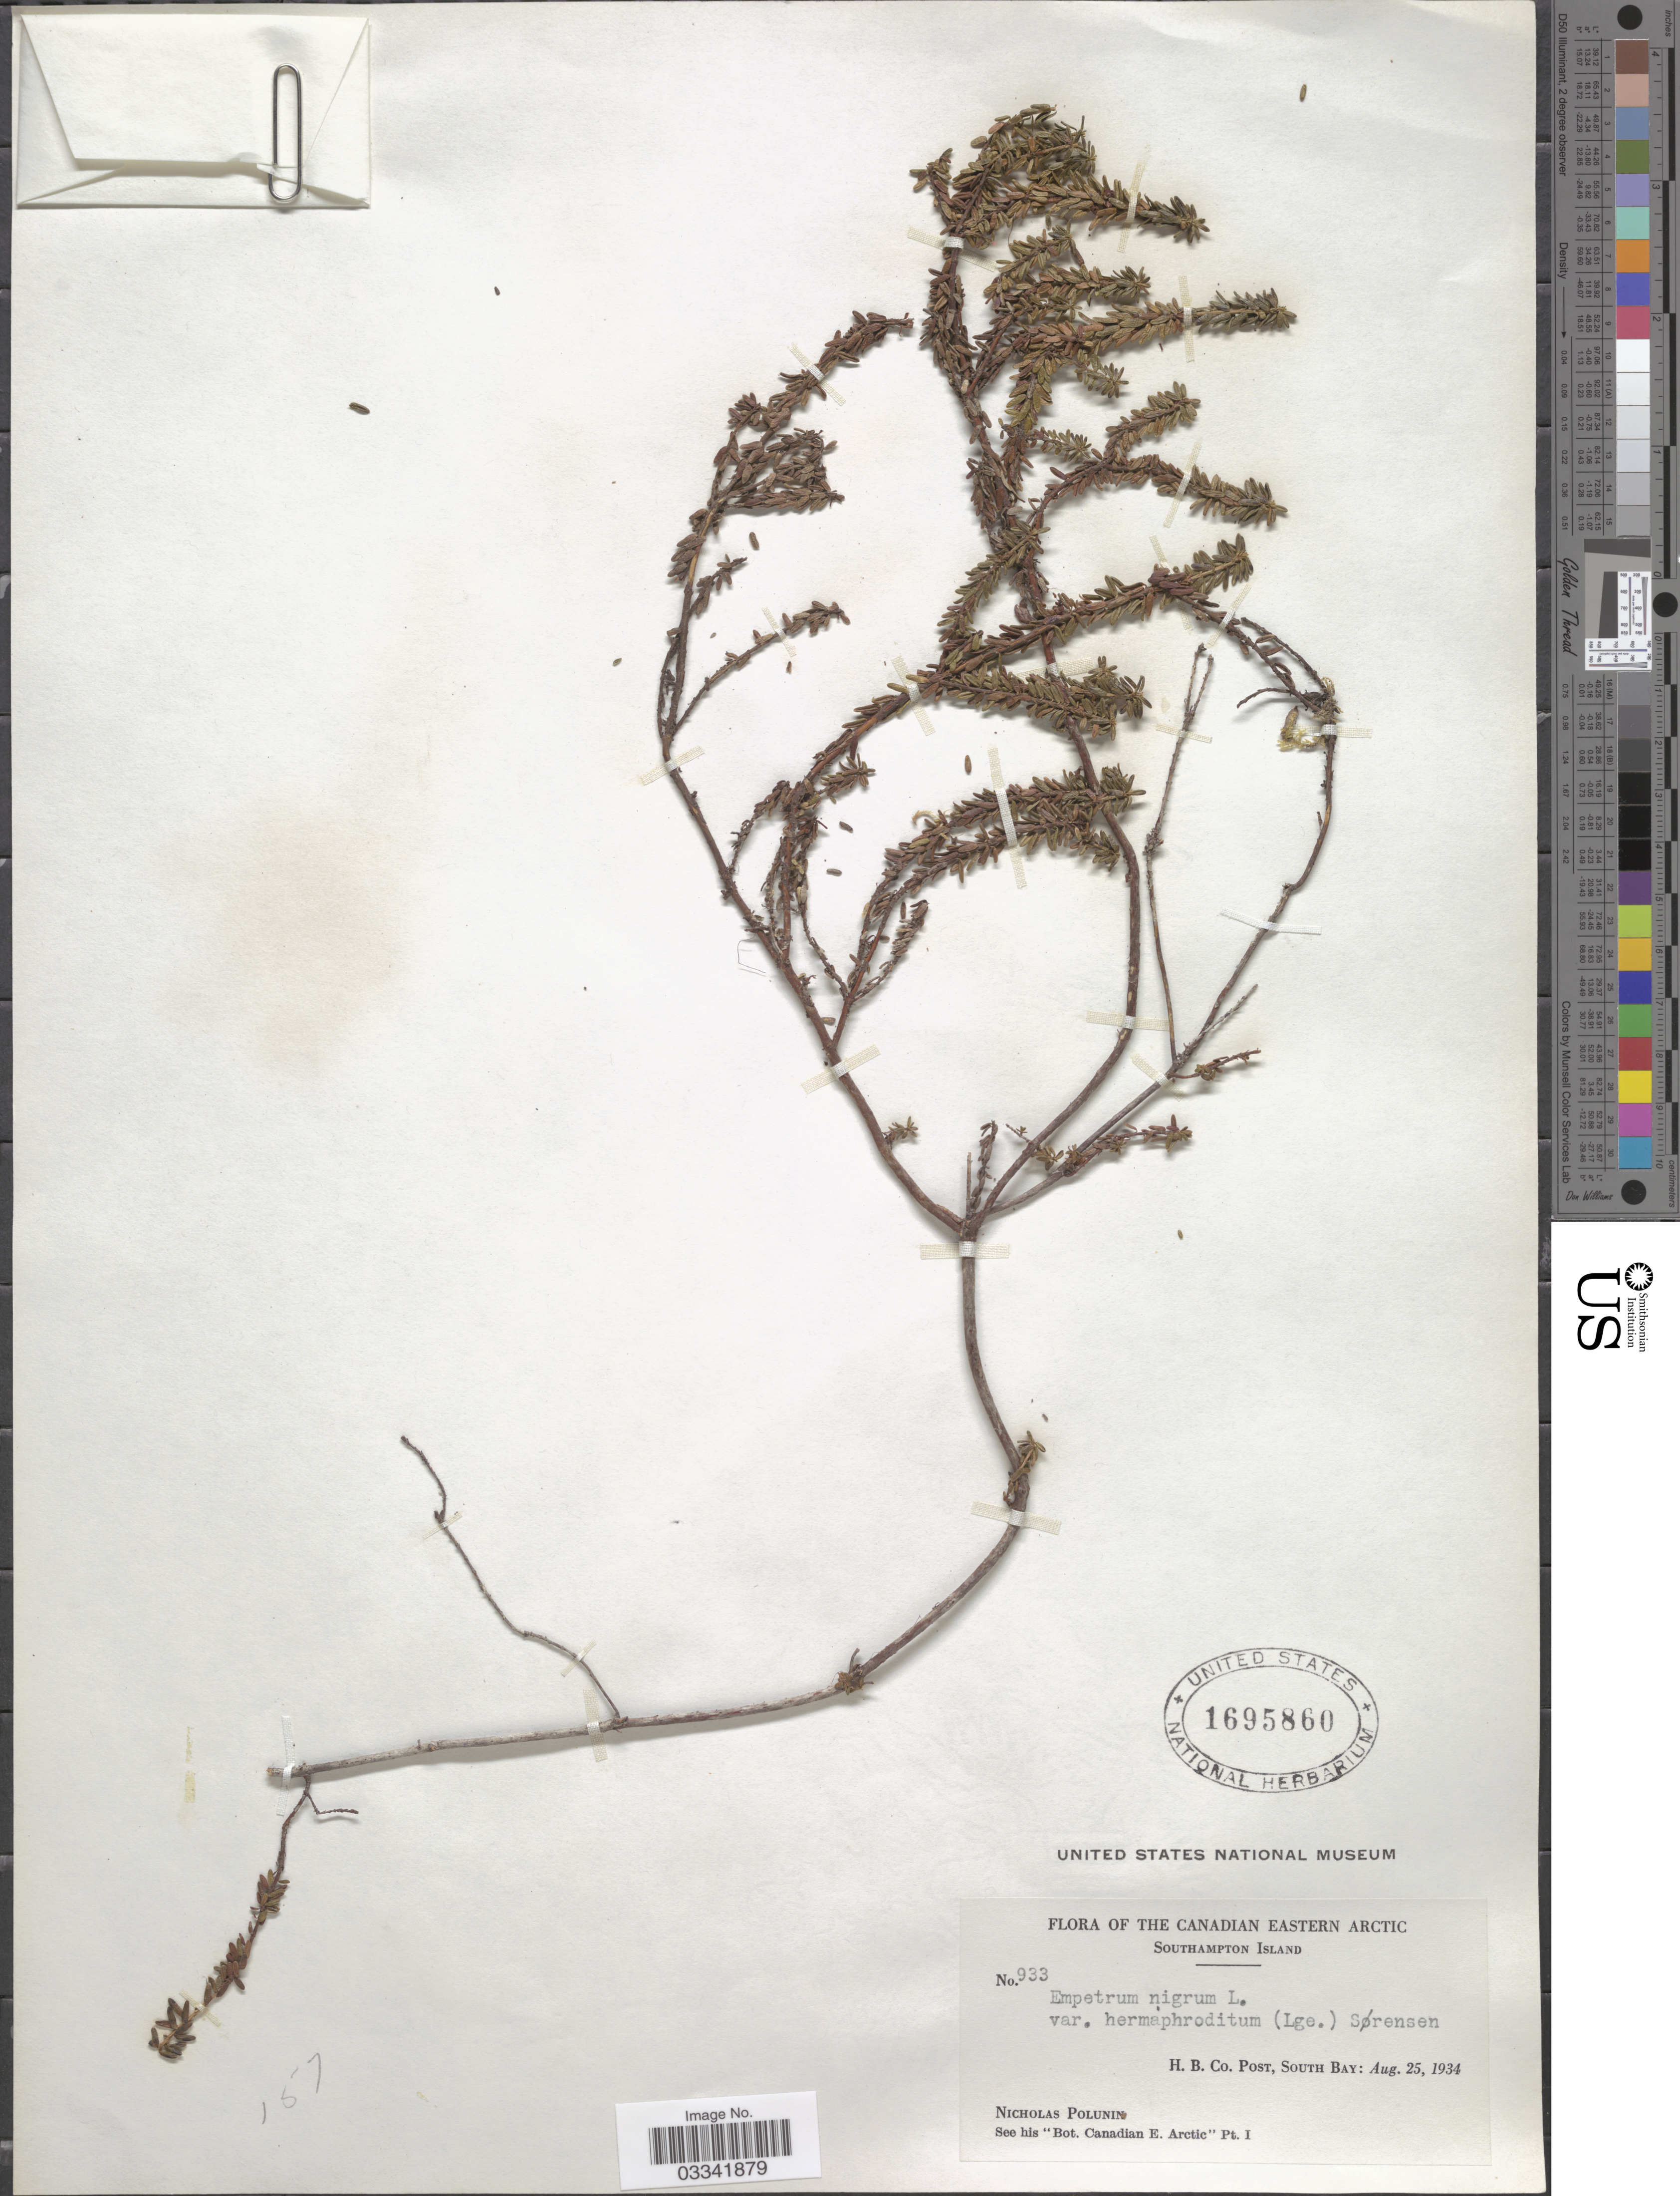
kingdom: Plantae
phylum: Tracheophyta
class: Magnoliopsida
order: Ericales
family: Ericaceae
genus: Empetrum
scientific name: Empetrum nigrum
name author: L.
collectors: N. V. Polunin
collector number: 933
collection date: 1934-08-25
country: Canada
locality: The Canadian Eastern Arctic, Southampton Island, H.B. Co. Post, South Bay.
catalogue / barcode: US 1695860